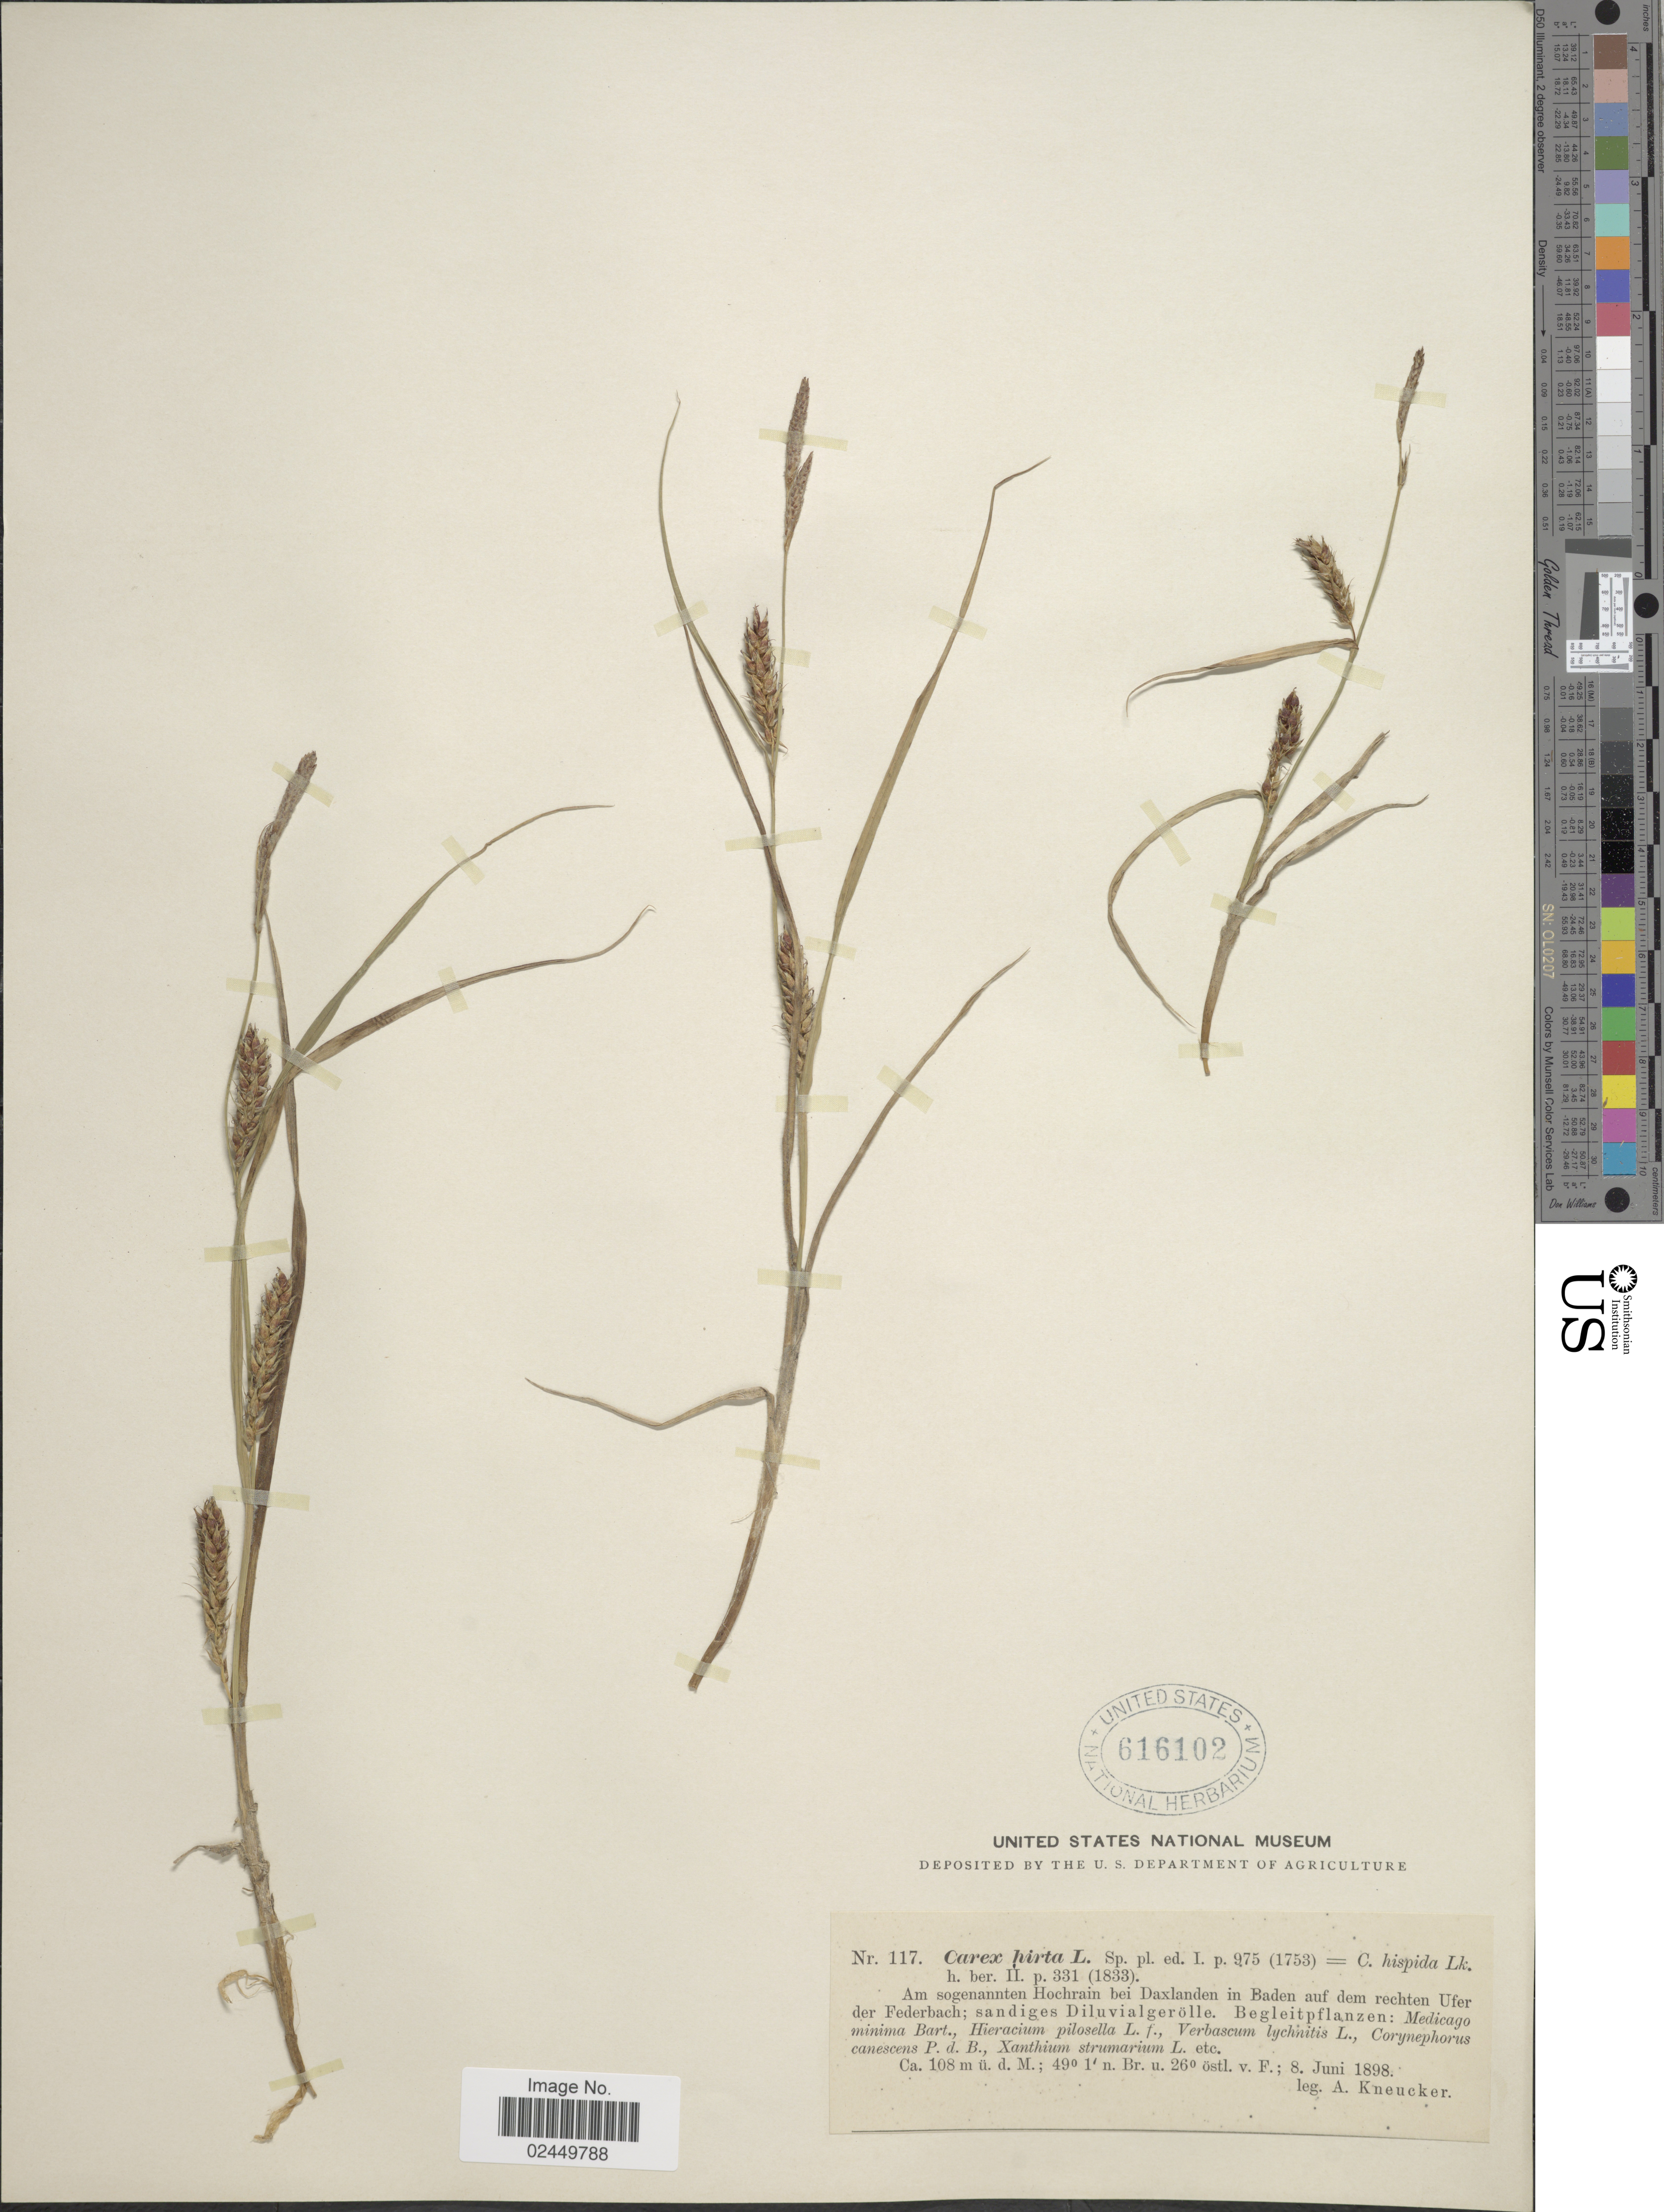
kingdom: Plantae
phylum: Tracheophyta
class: Liliopsida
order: Poales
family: Cyperaceae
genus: Carex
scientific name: Carex hirta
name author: L.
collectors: A. Kneucker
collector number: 117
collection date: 1898-06-08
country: Germany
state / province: Baden-Württemberg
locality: Am sogenannten Hochrain bei Daxlanden in Baden auf dem rechten Ufer der Federbach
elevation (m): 108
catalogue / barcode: US 616102